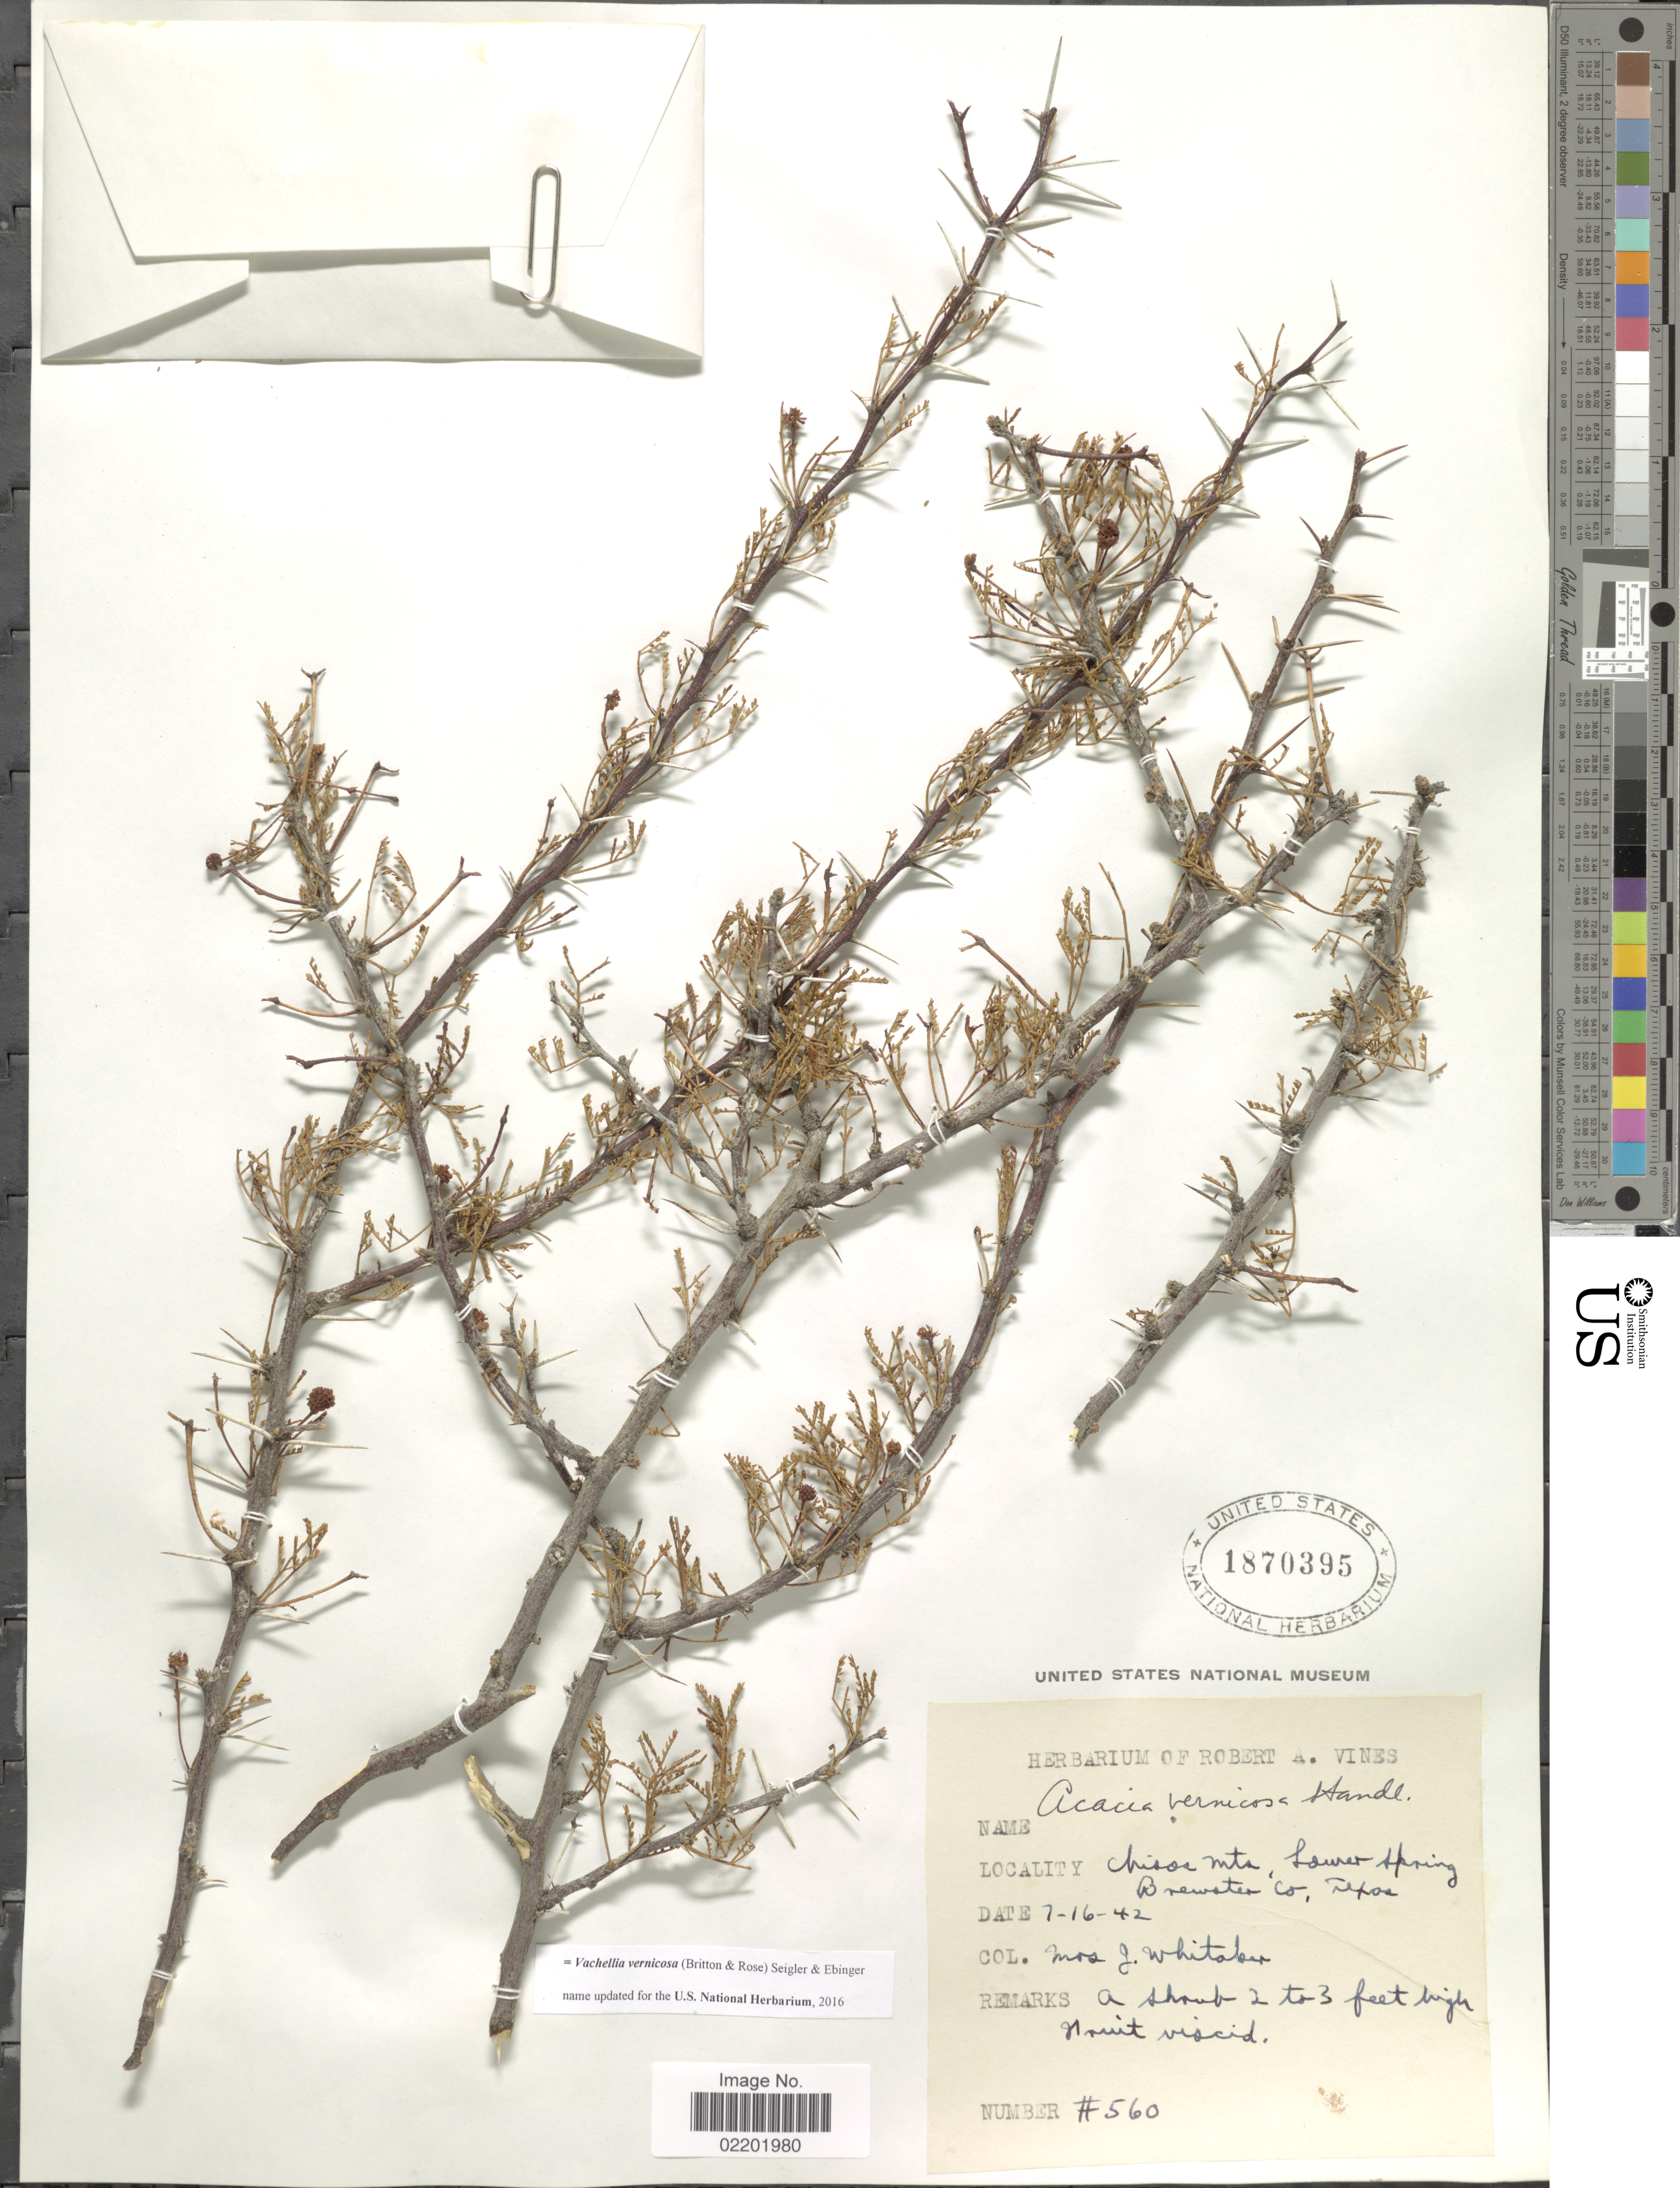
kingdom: Plantae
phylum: Tracheophyta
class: Magnoliopsida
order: Fabales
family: Fabaceae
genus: Vachellia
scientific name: Vachellia vernicosa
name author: (Britton & Rose) Seigler & Ebinger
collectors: J. Whitaker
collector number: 560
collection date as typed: Transcribed d/m/y: 16/7/42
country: United States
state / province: Texas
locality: Chisos Mts, Lower Spring, Brewster Co.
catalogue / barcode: US 1870395